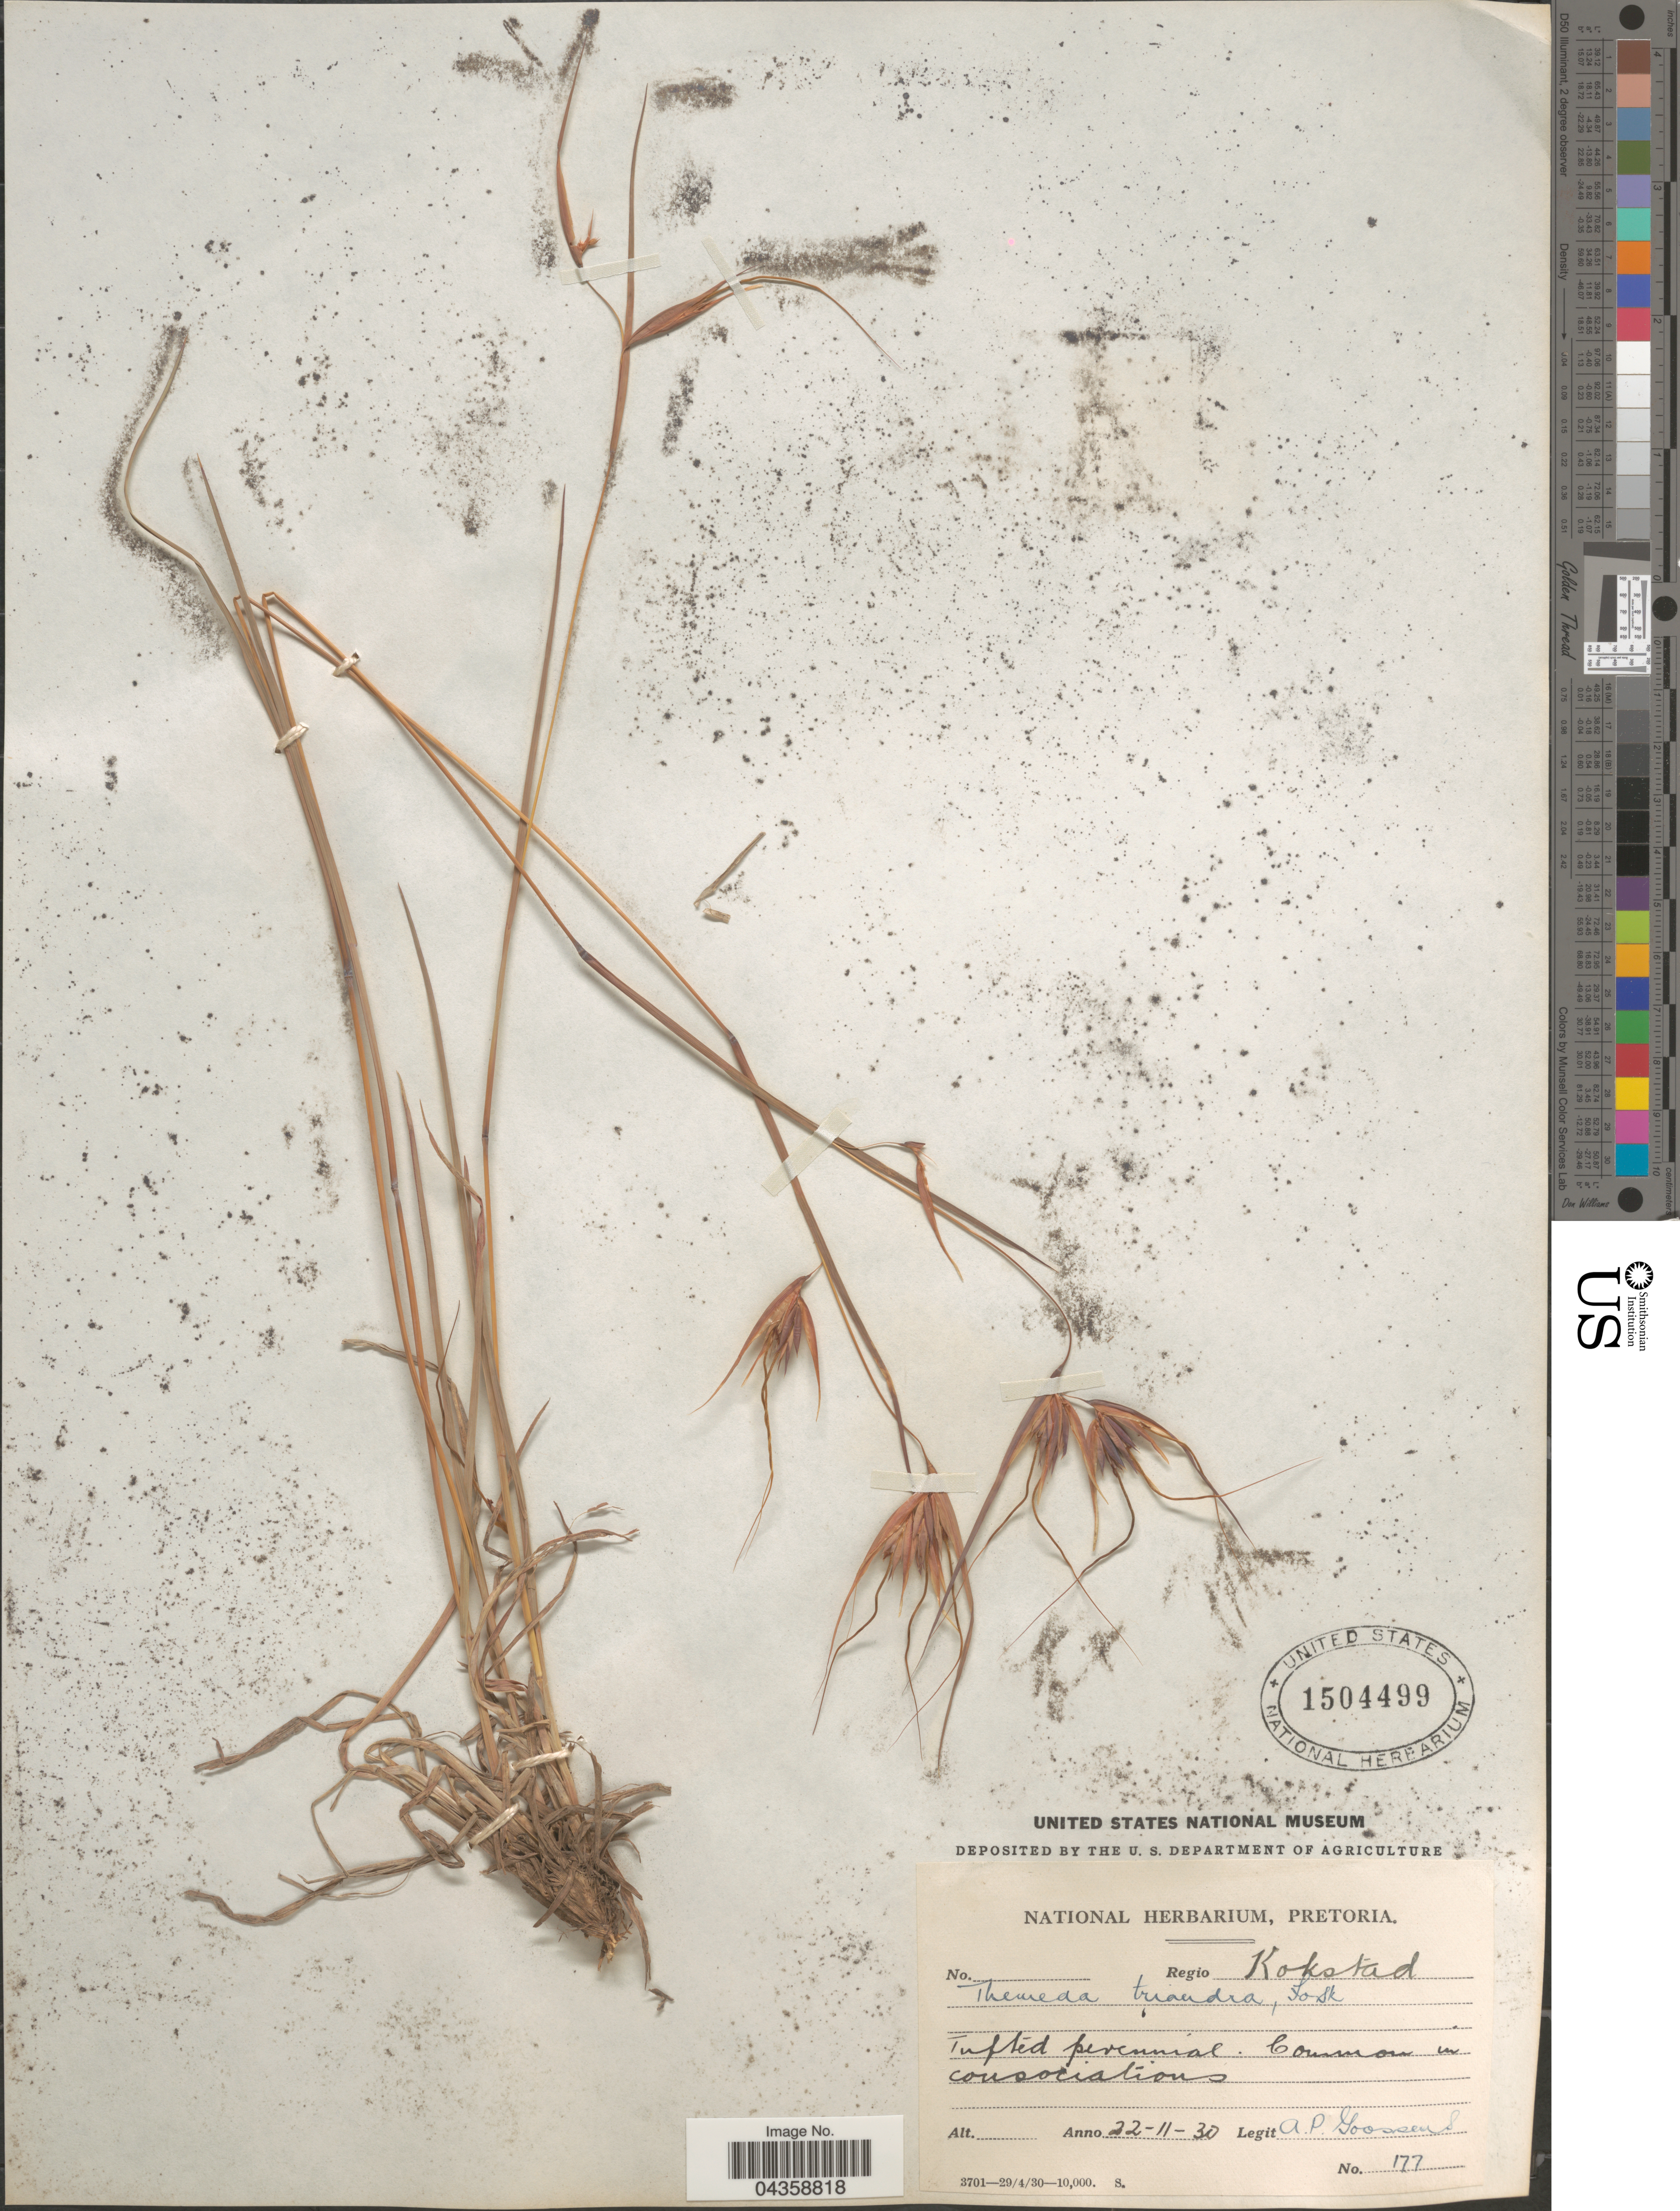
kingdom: Plantae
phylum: Tracheophyta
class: Liliopsida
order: Poales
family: Poaceae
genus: Themeda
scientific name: Themeda triandra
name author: Forssk.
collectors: A. P. G. Goossens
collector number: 177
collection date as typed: Transcribed d/m/y: 22/11/30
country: South Africa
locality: Regio Kokstad.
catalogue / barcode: US 1504499